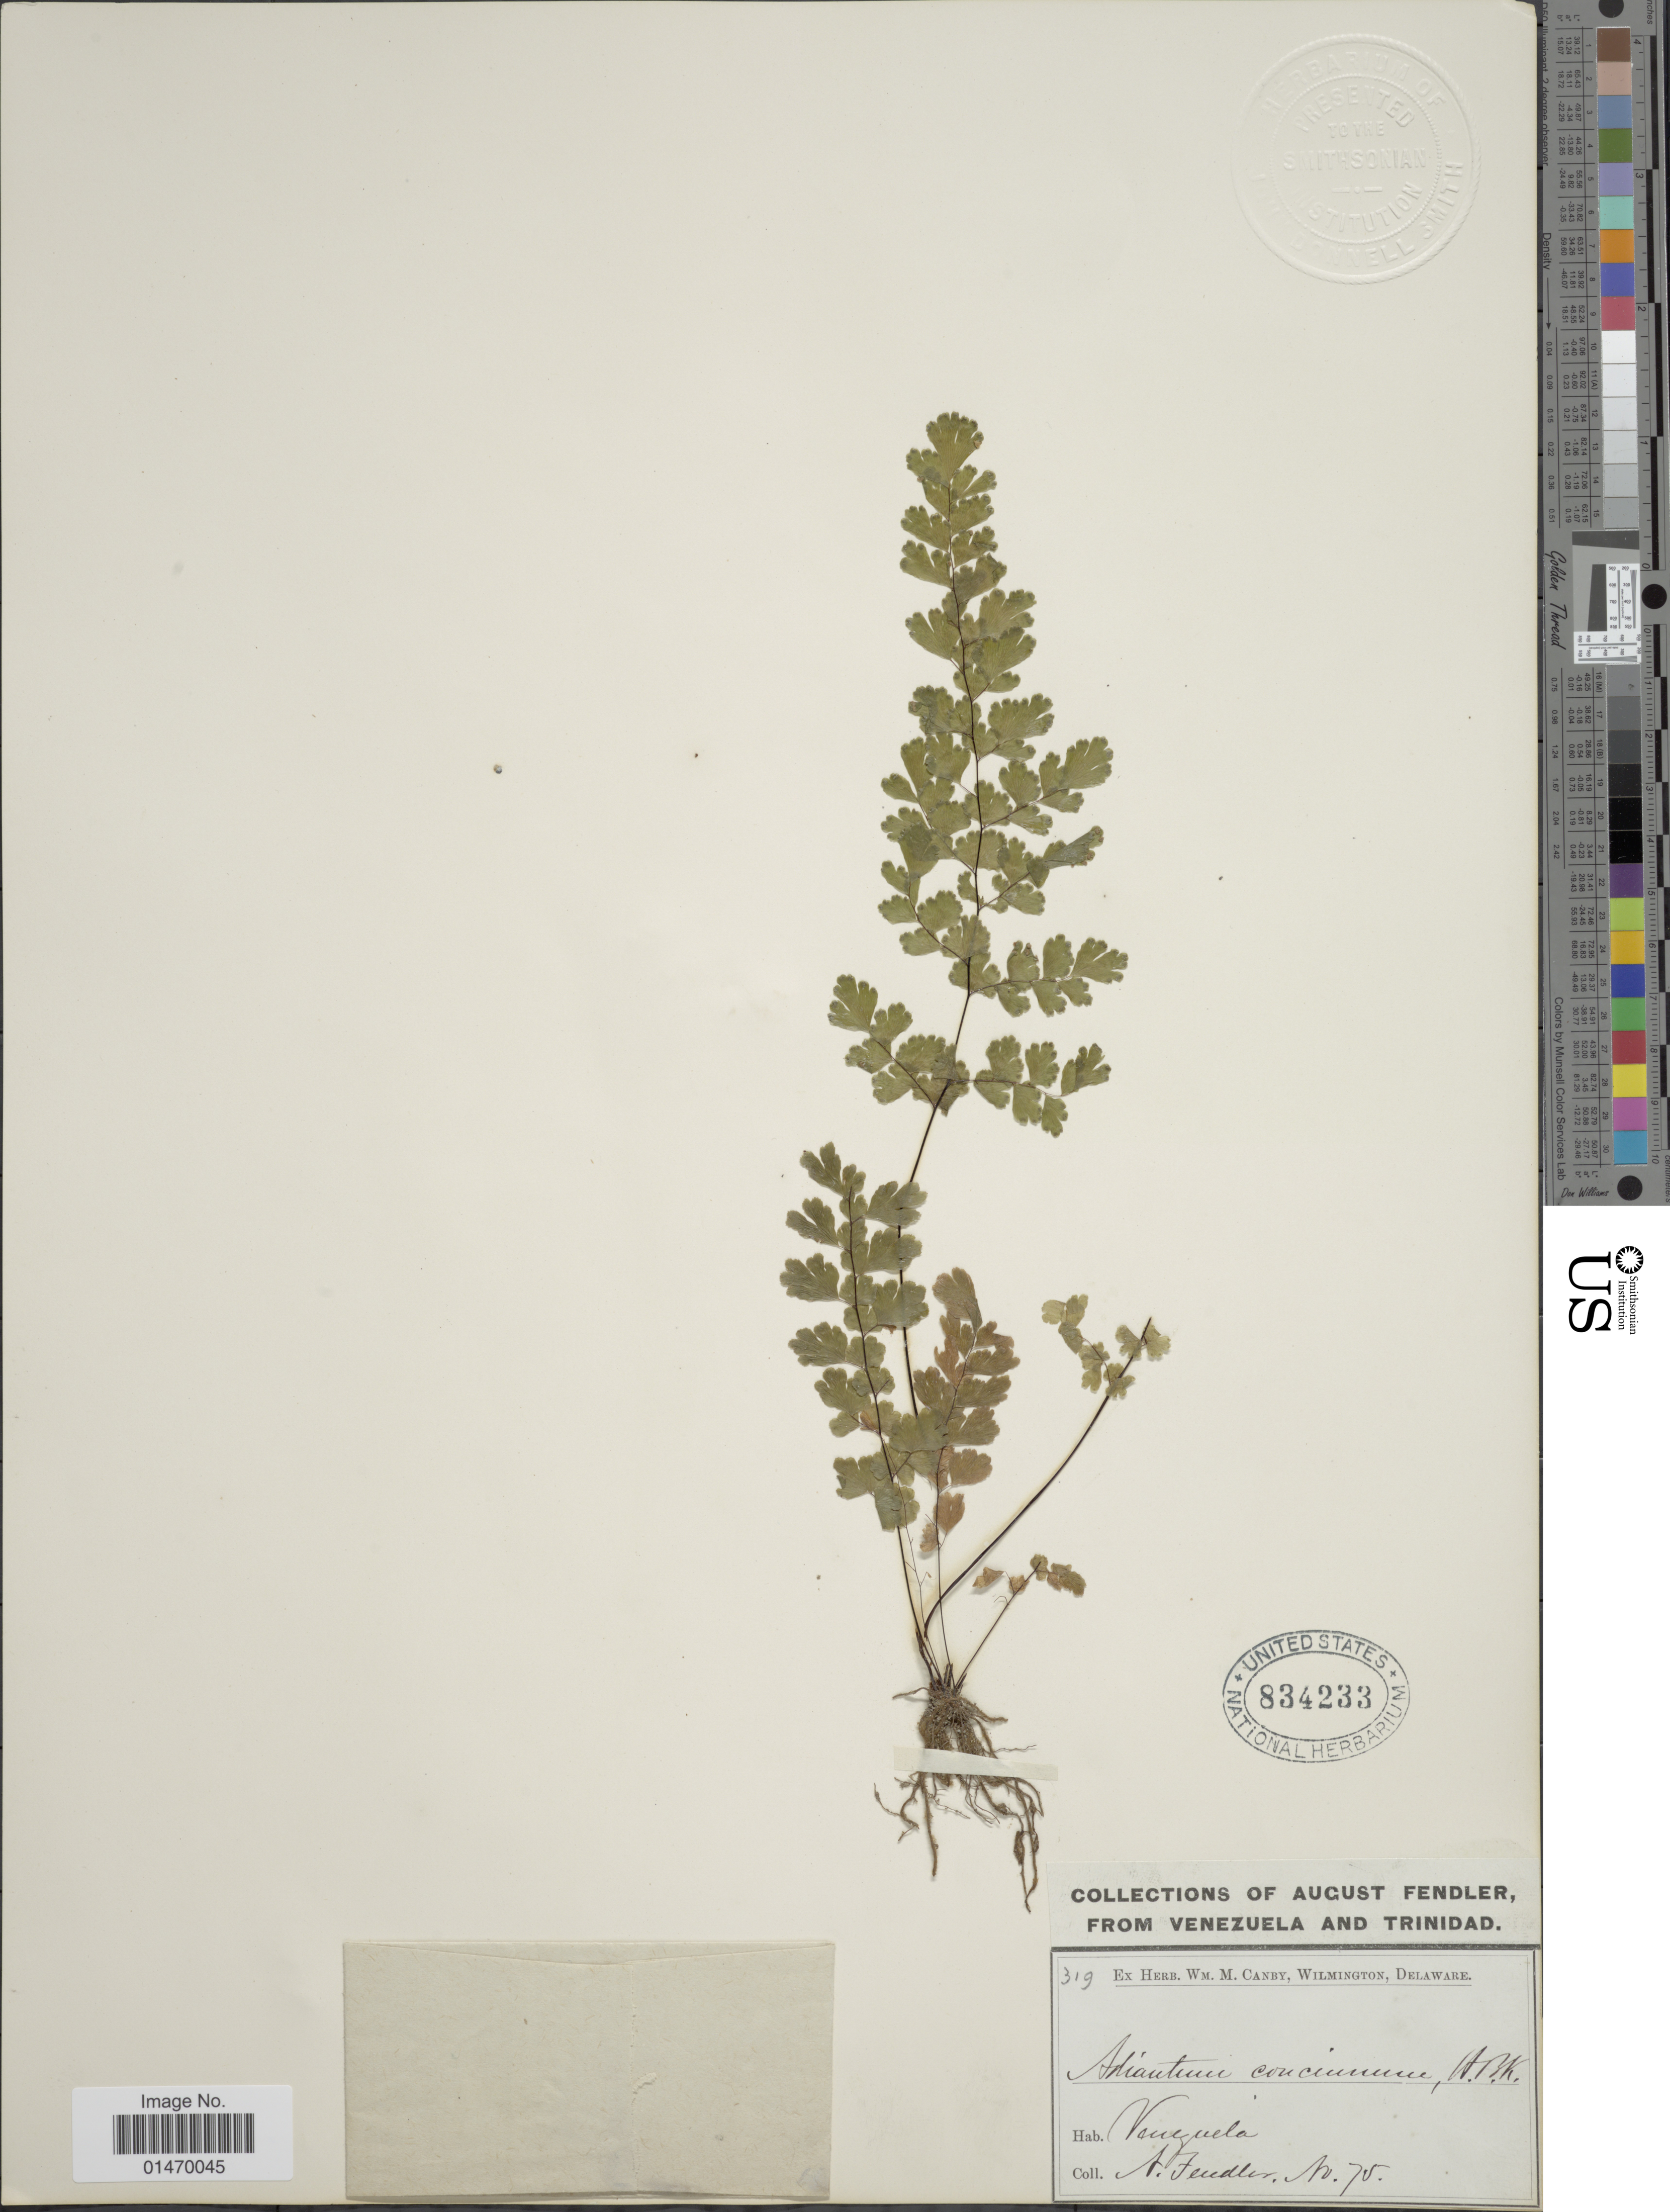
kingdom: Plantae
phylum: Tracheophyta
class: Polypodiopsida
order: Polypodiales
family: Pteridaceae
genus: Adiantum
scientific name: Adiantum concinnum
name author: Humb. & Bonpl. ex Willd.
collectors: A. Fendler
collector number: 75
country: Venezuela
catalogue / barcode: US 834233